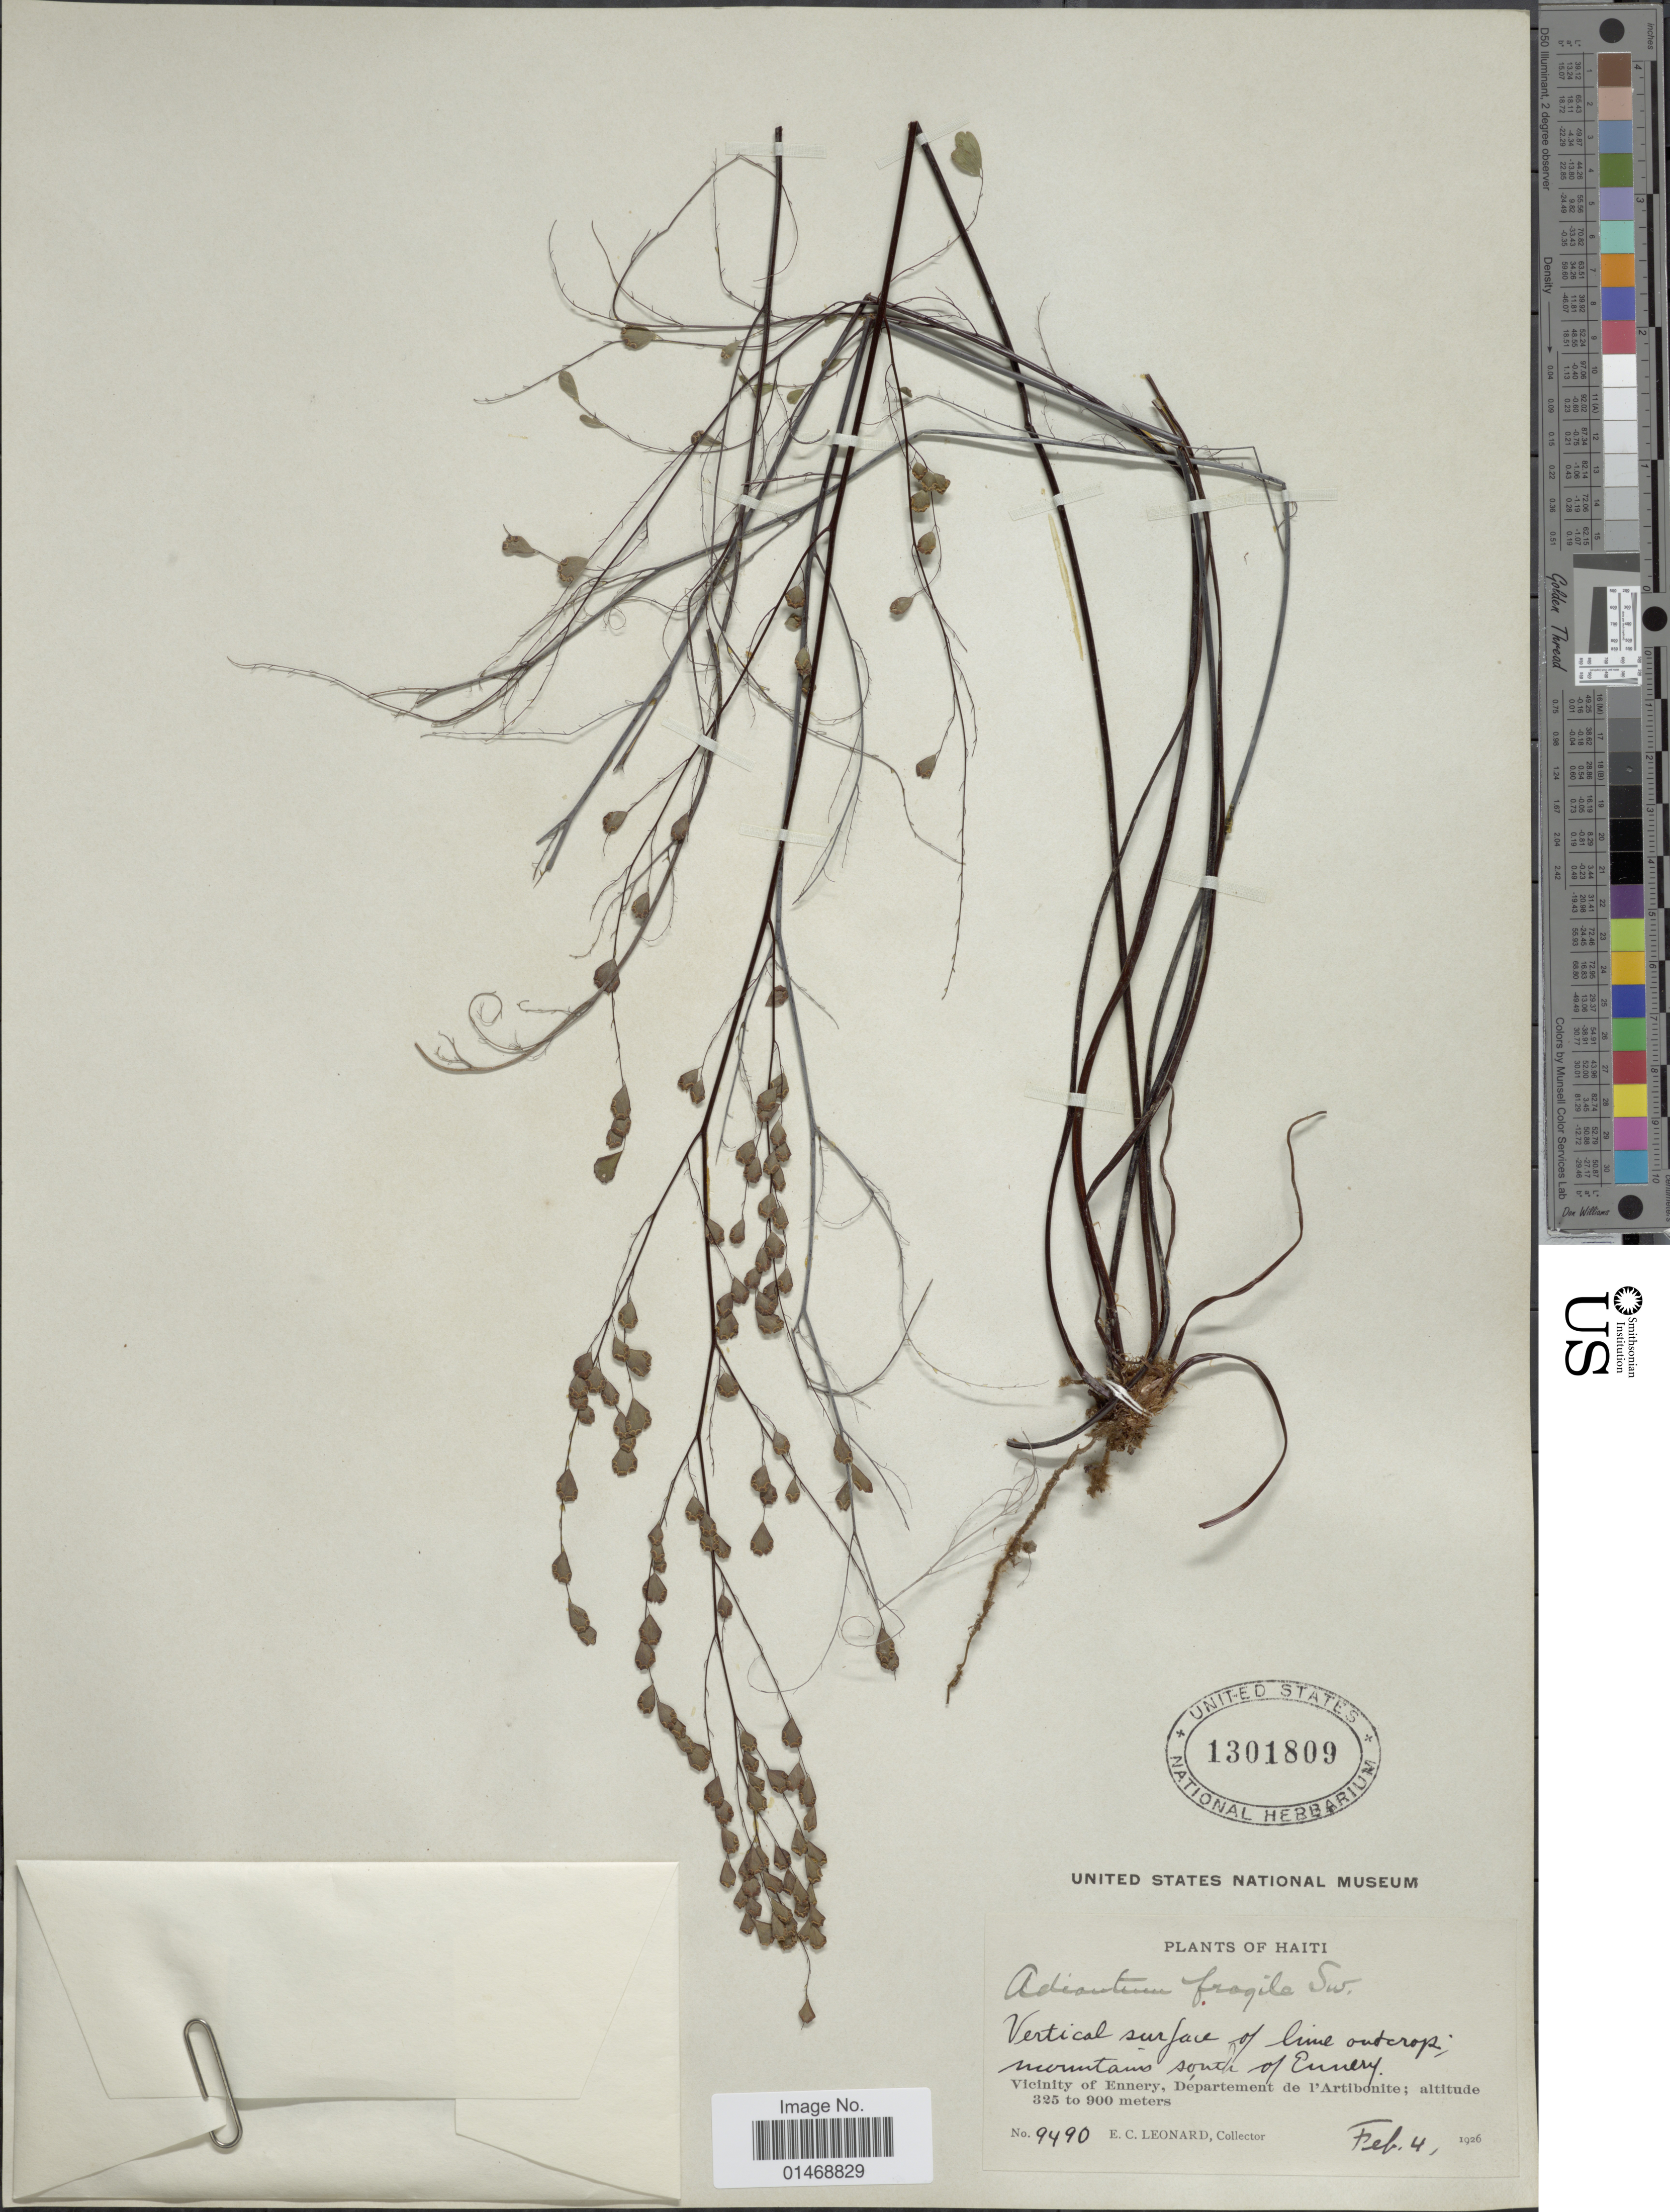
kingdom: Plantae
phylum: Tracheophyta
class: Polypodiopsida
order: Polypodiales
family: Pteridaceae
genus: Adiantum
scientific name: Adiantum fragile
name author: Sw.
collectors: E. C. Leonard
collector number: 9490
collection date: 1926-02-04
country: Haiti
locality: Mountains south of Ennery, Vicinity of Ennery, Department de l'Artibonite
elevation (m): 325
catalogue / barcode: US 1301809